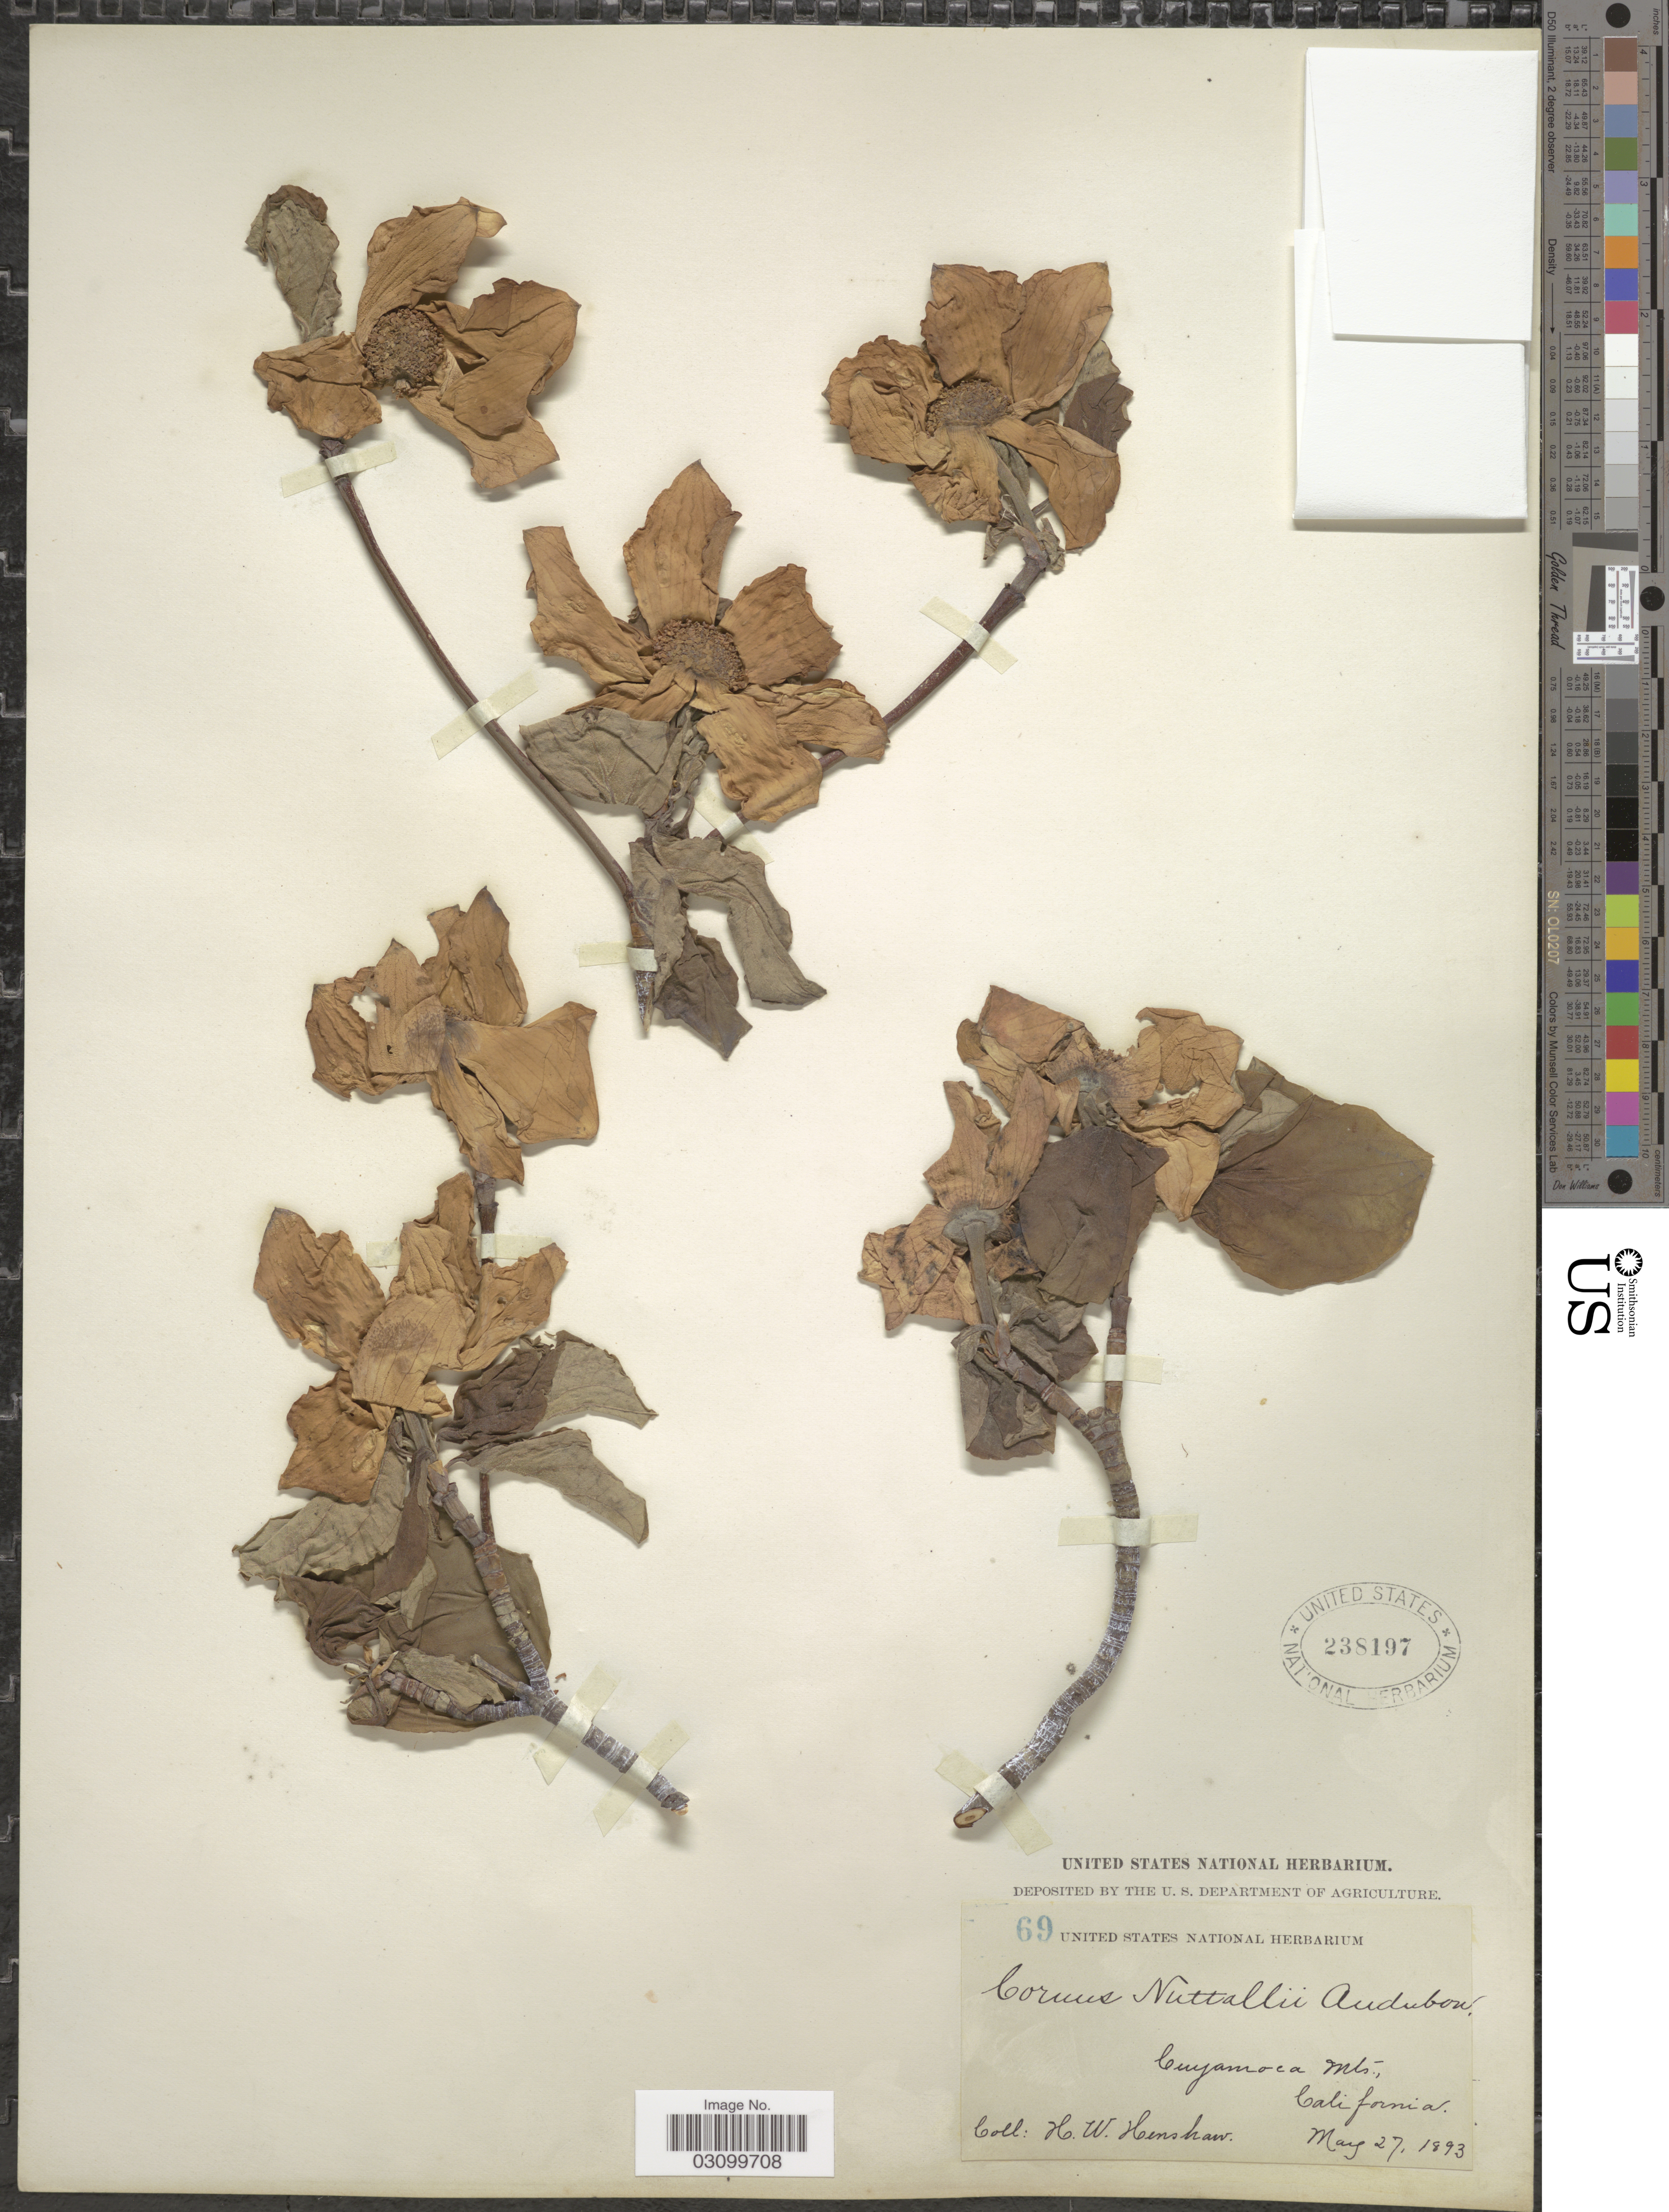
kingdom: Plantae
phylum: Tracheophyta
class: Magnoliopsida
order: Cornales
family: Cornaceae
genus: Cornus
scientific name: Cornus nuttallii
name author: Audubon ex Torr. & A. Gray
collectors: H. Henshaw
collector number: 69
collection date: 1893-05-27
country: United States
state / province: California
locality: Cuyamaca Mts.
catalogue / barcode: US 238197